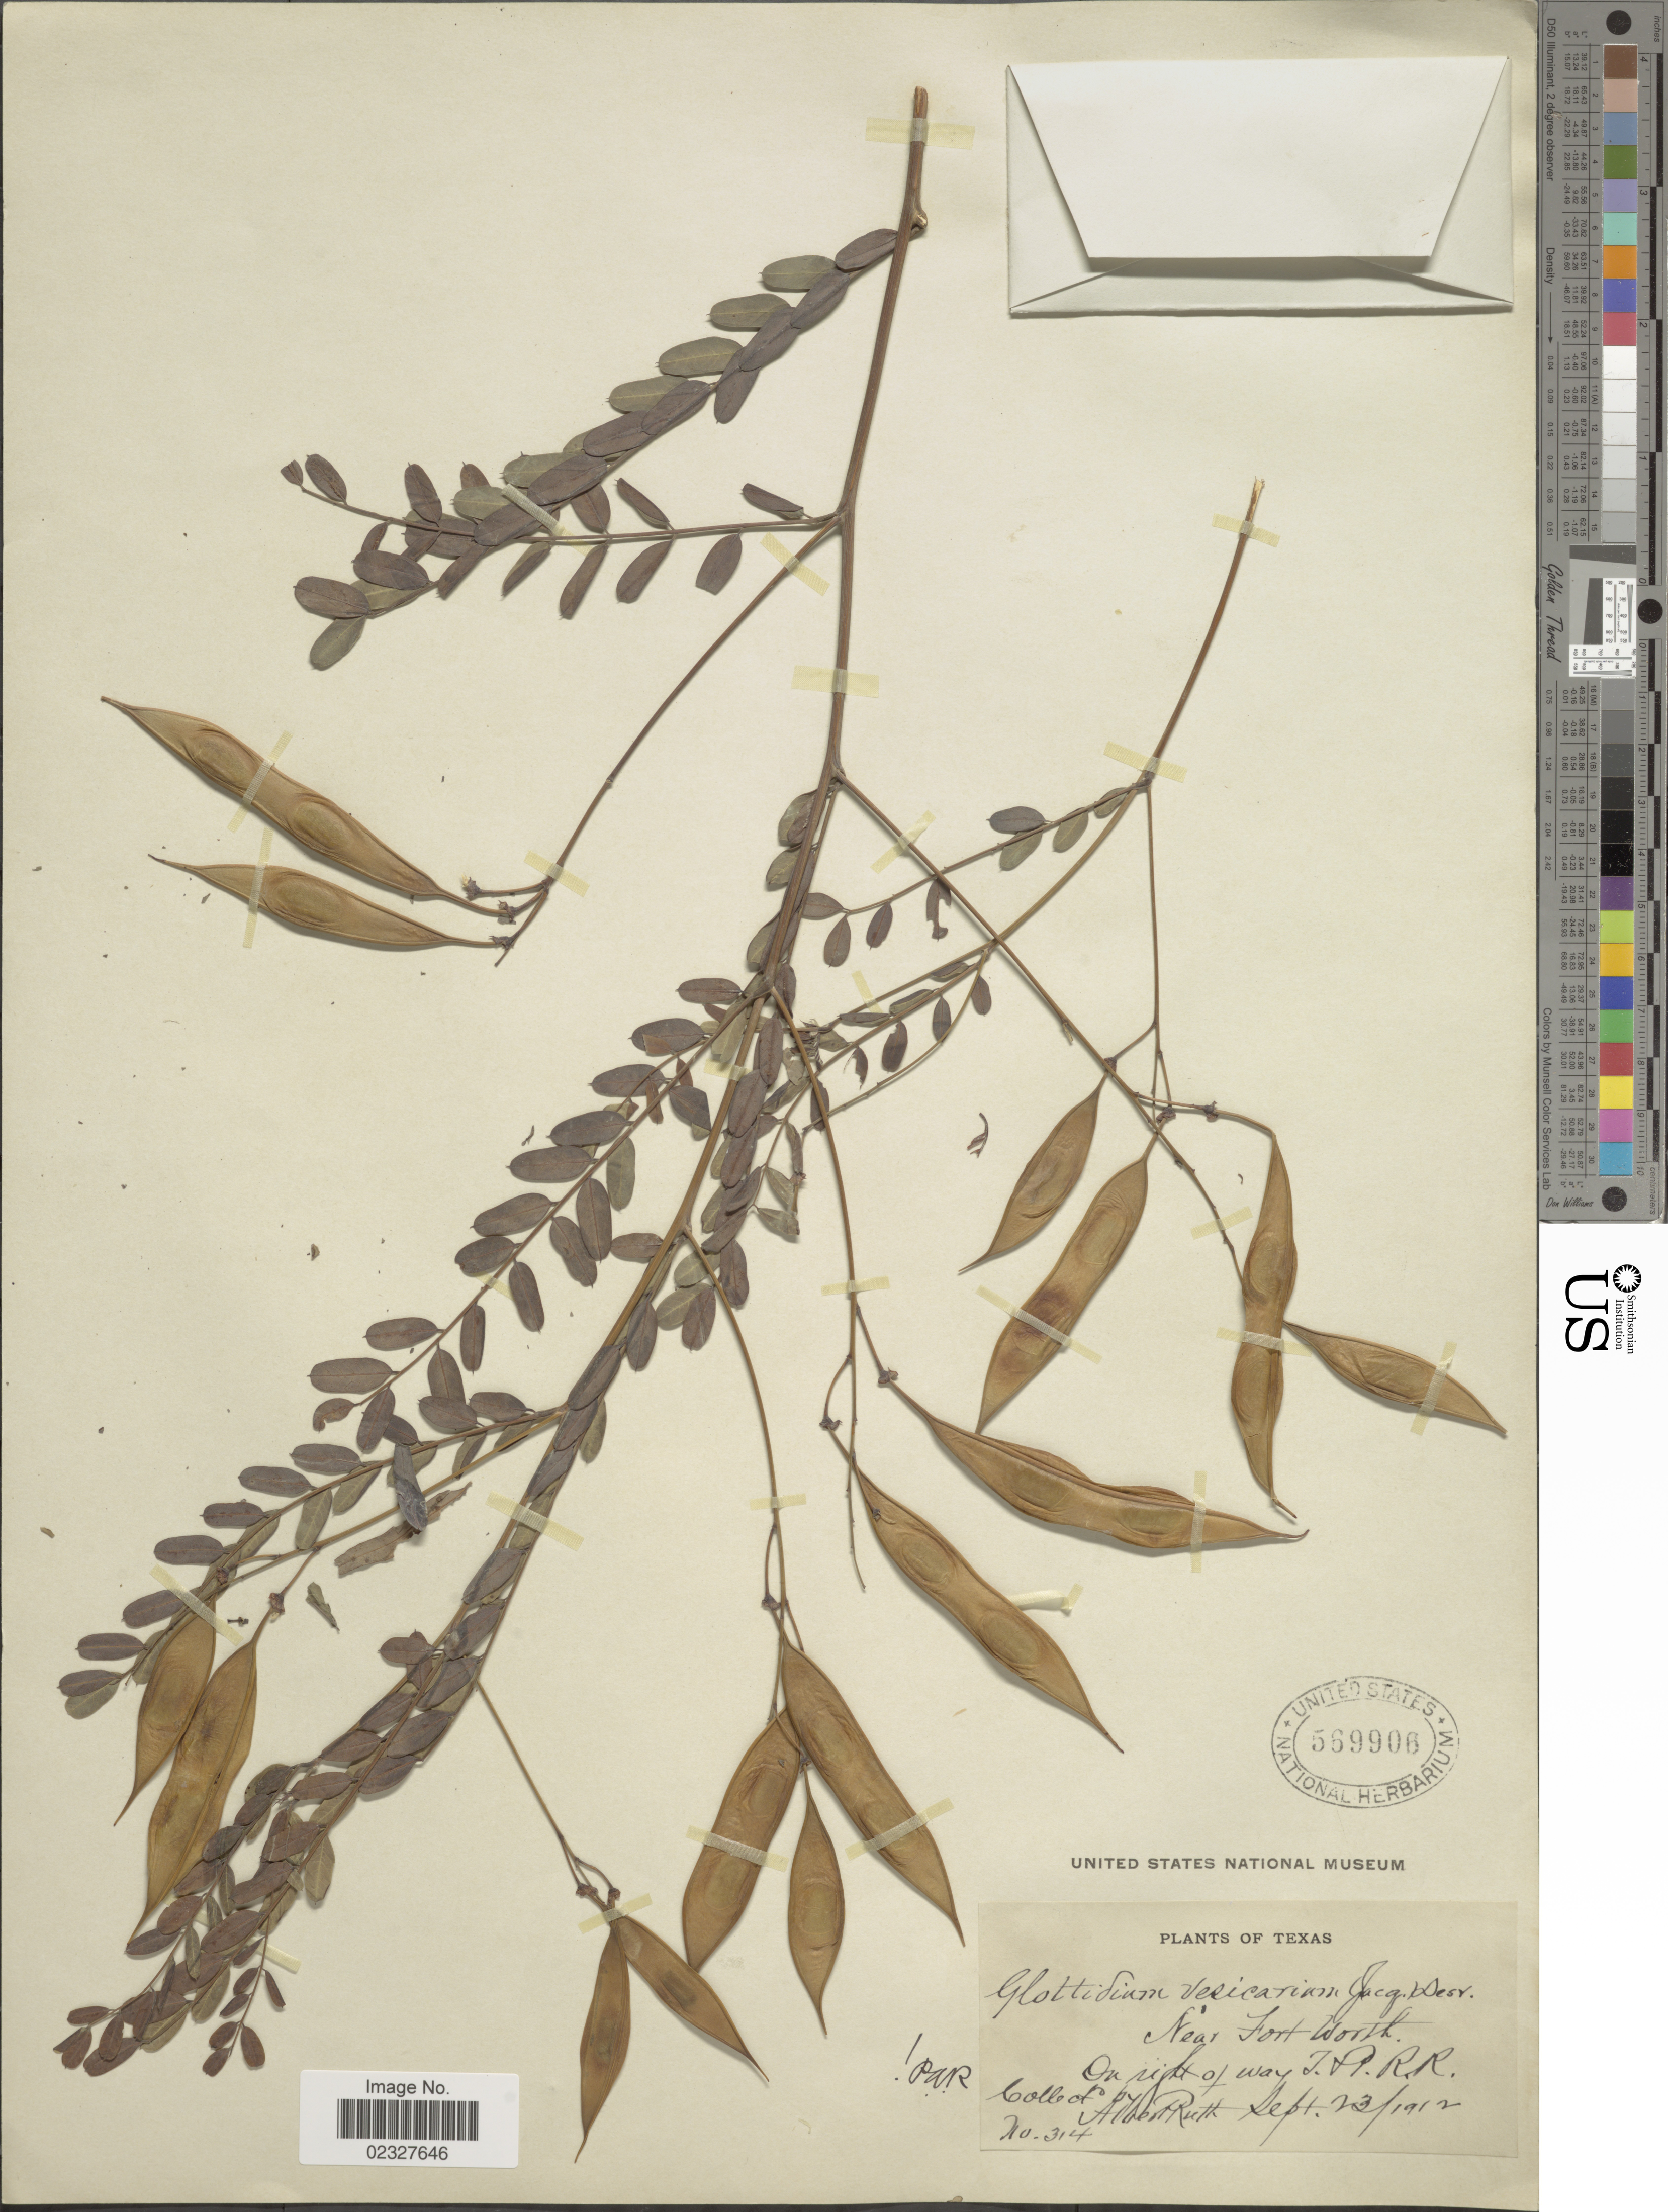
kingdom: Plantae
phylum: Tracheophyta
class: Magnoliopsida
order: Fabales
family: Fabaceae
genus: Sesbania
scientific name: Sesbania vesicaria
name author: (Jacq.) Elliott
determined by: Strong, Mark T., (BOT), Smithsonian Institution - National Museum of Natural History (UNITED STATES)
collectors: A. Ruth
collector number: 314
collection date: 1912-09-23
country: United States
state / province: Texas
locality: Near Fort Worth, On right of way T.+P. R.R. [Texas + Pacifiic railroad]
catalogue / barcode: US 569906